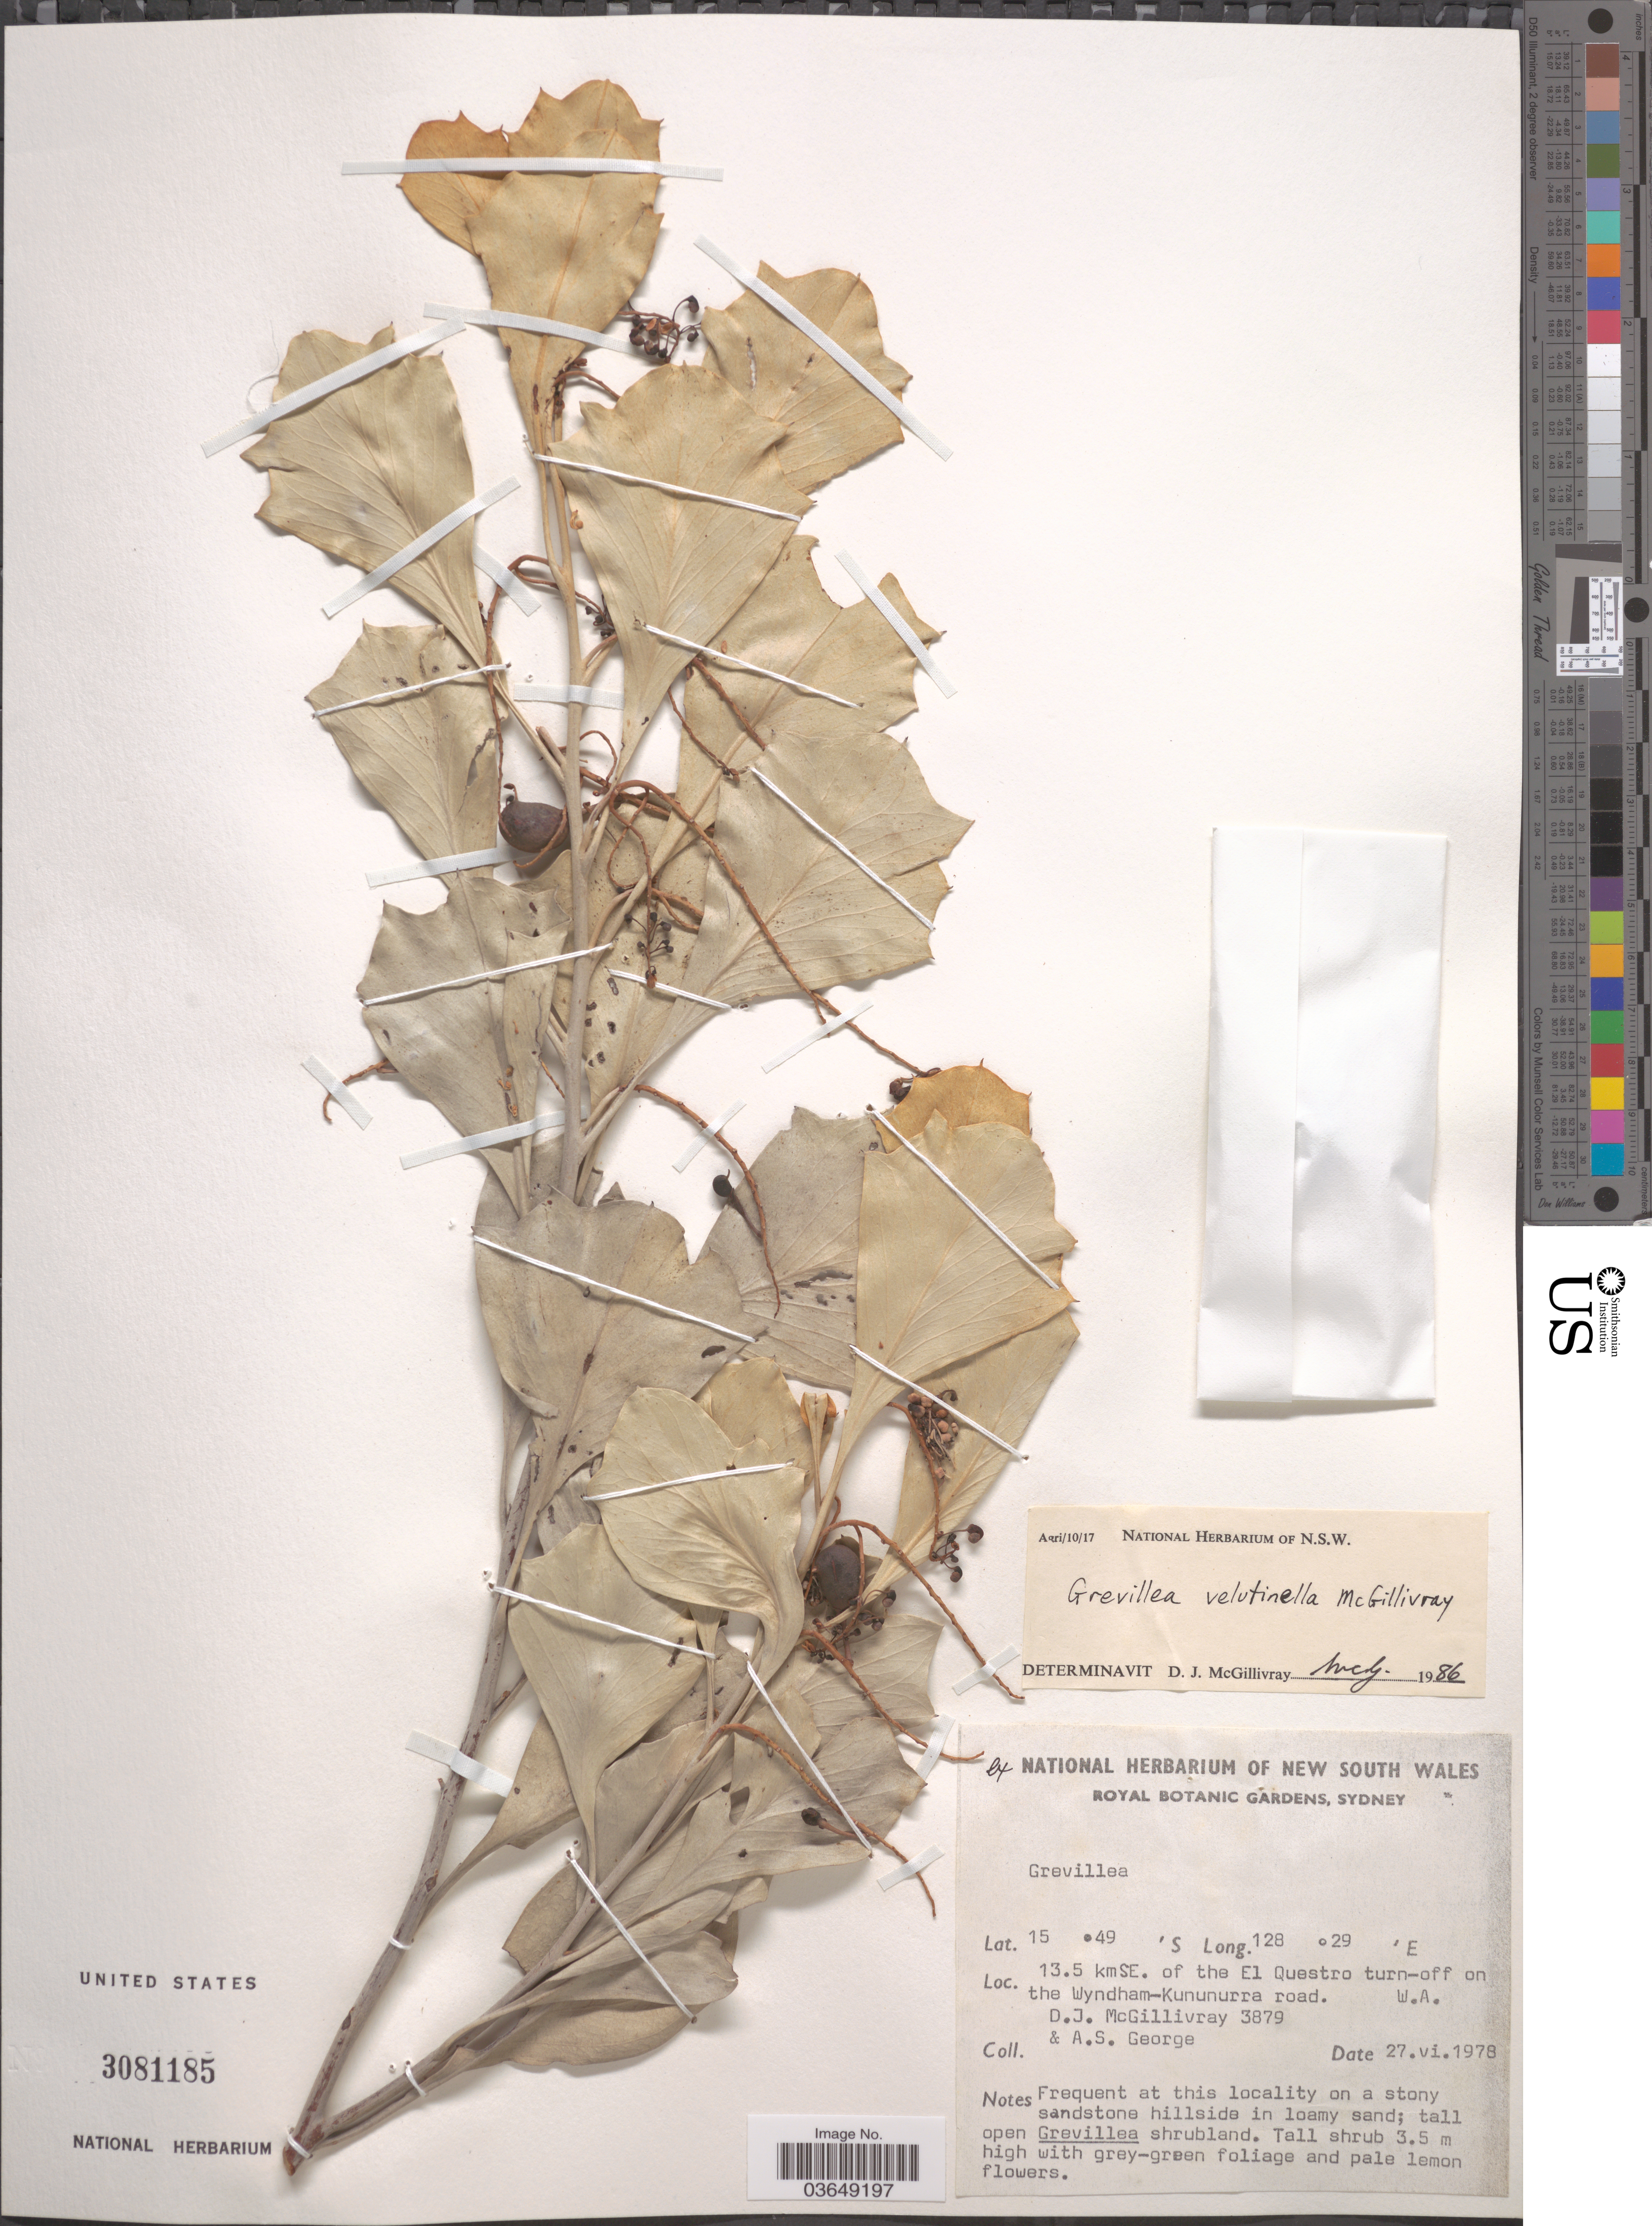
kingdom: Plantae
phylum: Tracheophyta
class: Magnoliopsida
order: Proteales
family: Proteaceae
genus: Grevillea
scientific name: Grevillea velutinella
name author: McGill.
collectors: D. J. McGillivray & A. S. George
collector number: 3879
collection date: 1978-06-27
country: Australia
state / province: Western Australia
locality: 13.5 km SE. of the El Questro turn-off on the Wyndham-Kununurra road.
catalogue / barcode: US 3081185